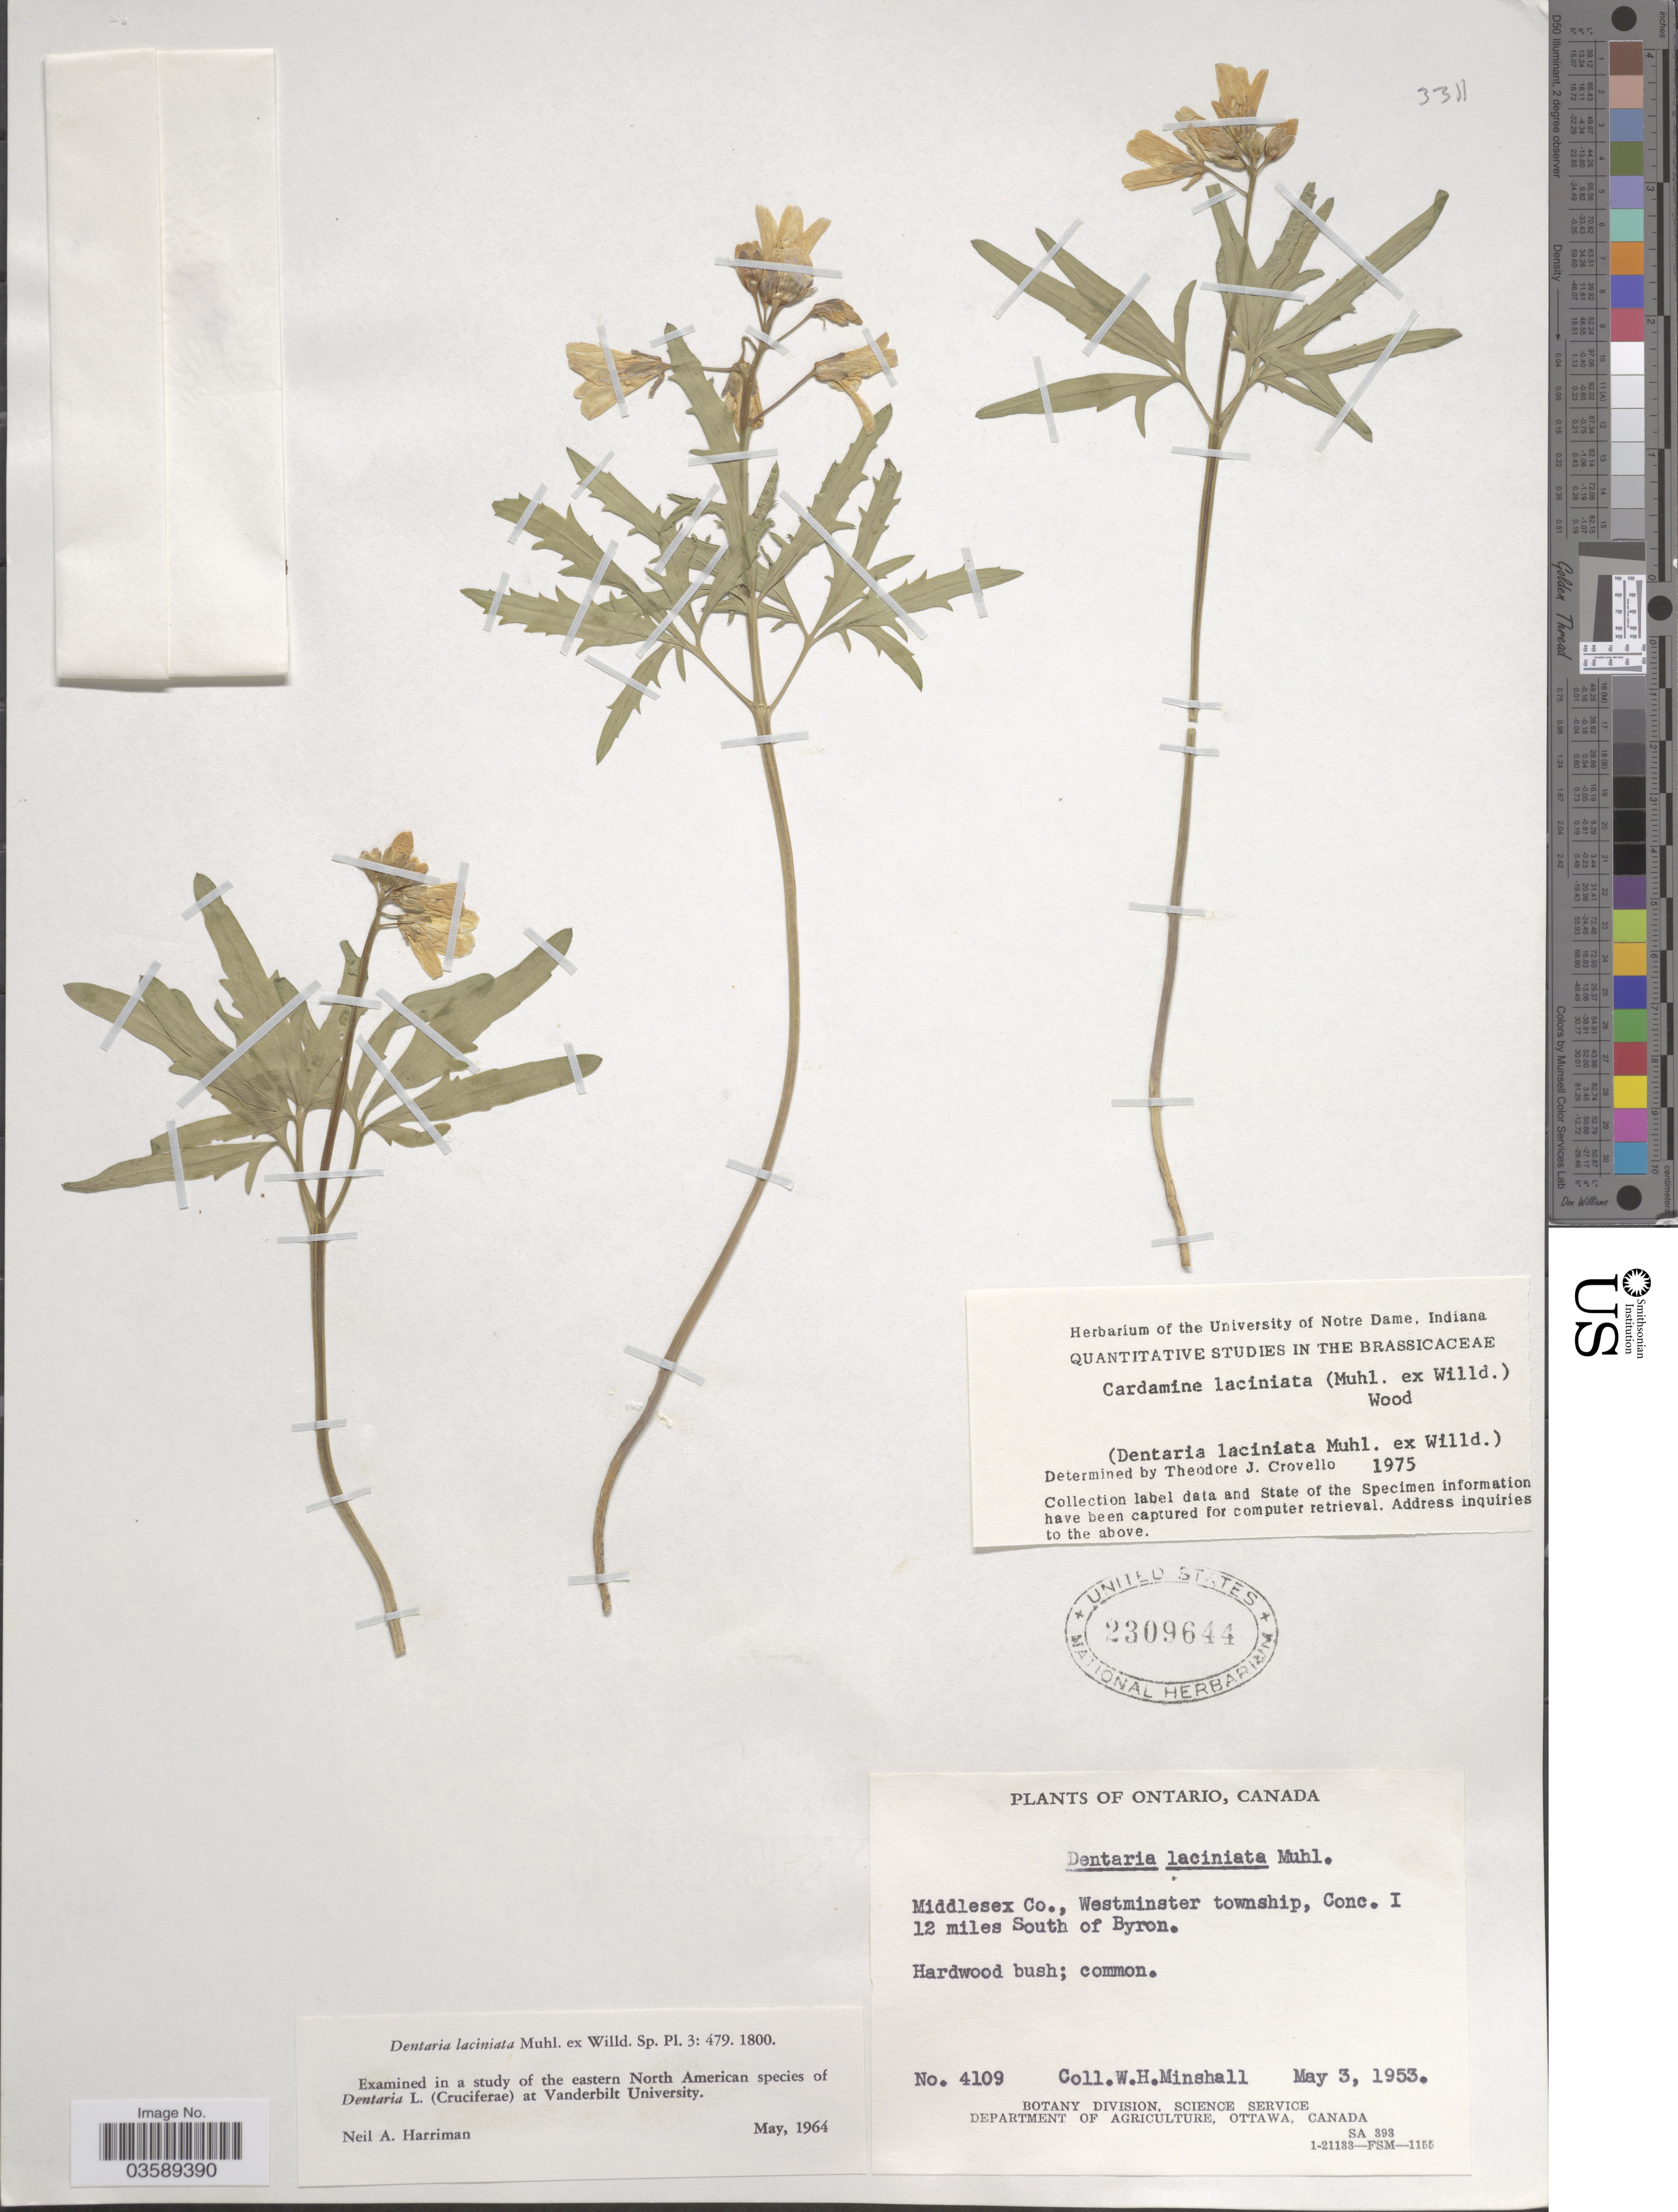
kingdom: Plantae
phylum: Tracheophyta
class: Magnoliopsida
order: Brassicales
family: Brassicaceae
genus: Cardamine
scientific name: Cardamine laciniata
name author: (Hook.) Steud.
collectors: W. Minshall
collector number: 4109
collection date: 1953-05-03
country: Canada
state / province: Ontario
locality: Middlesex Co., Westminster township, Conc. I 12 miles South of Byron.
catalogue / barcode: US 2309644